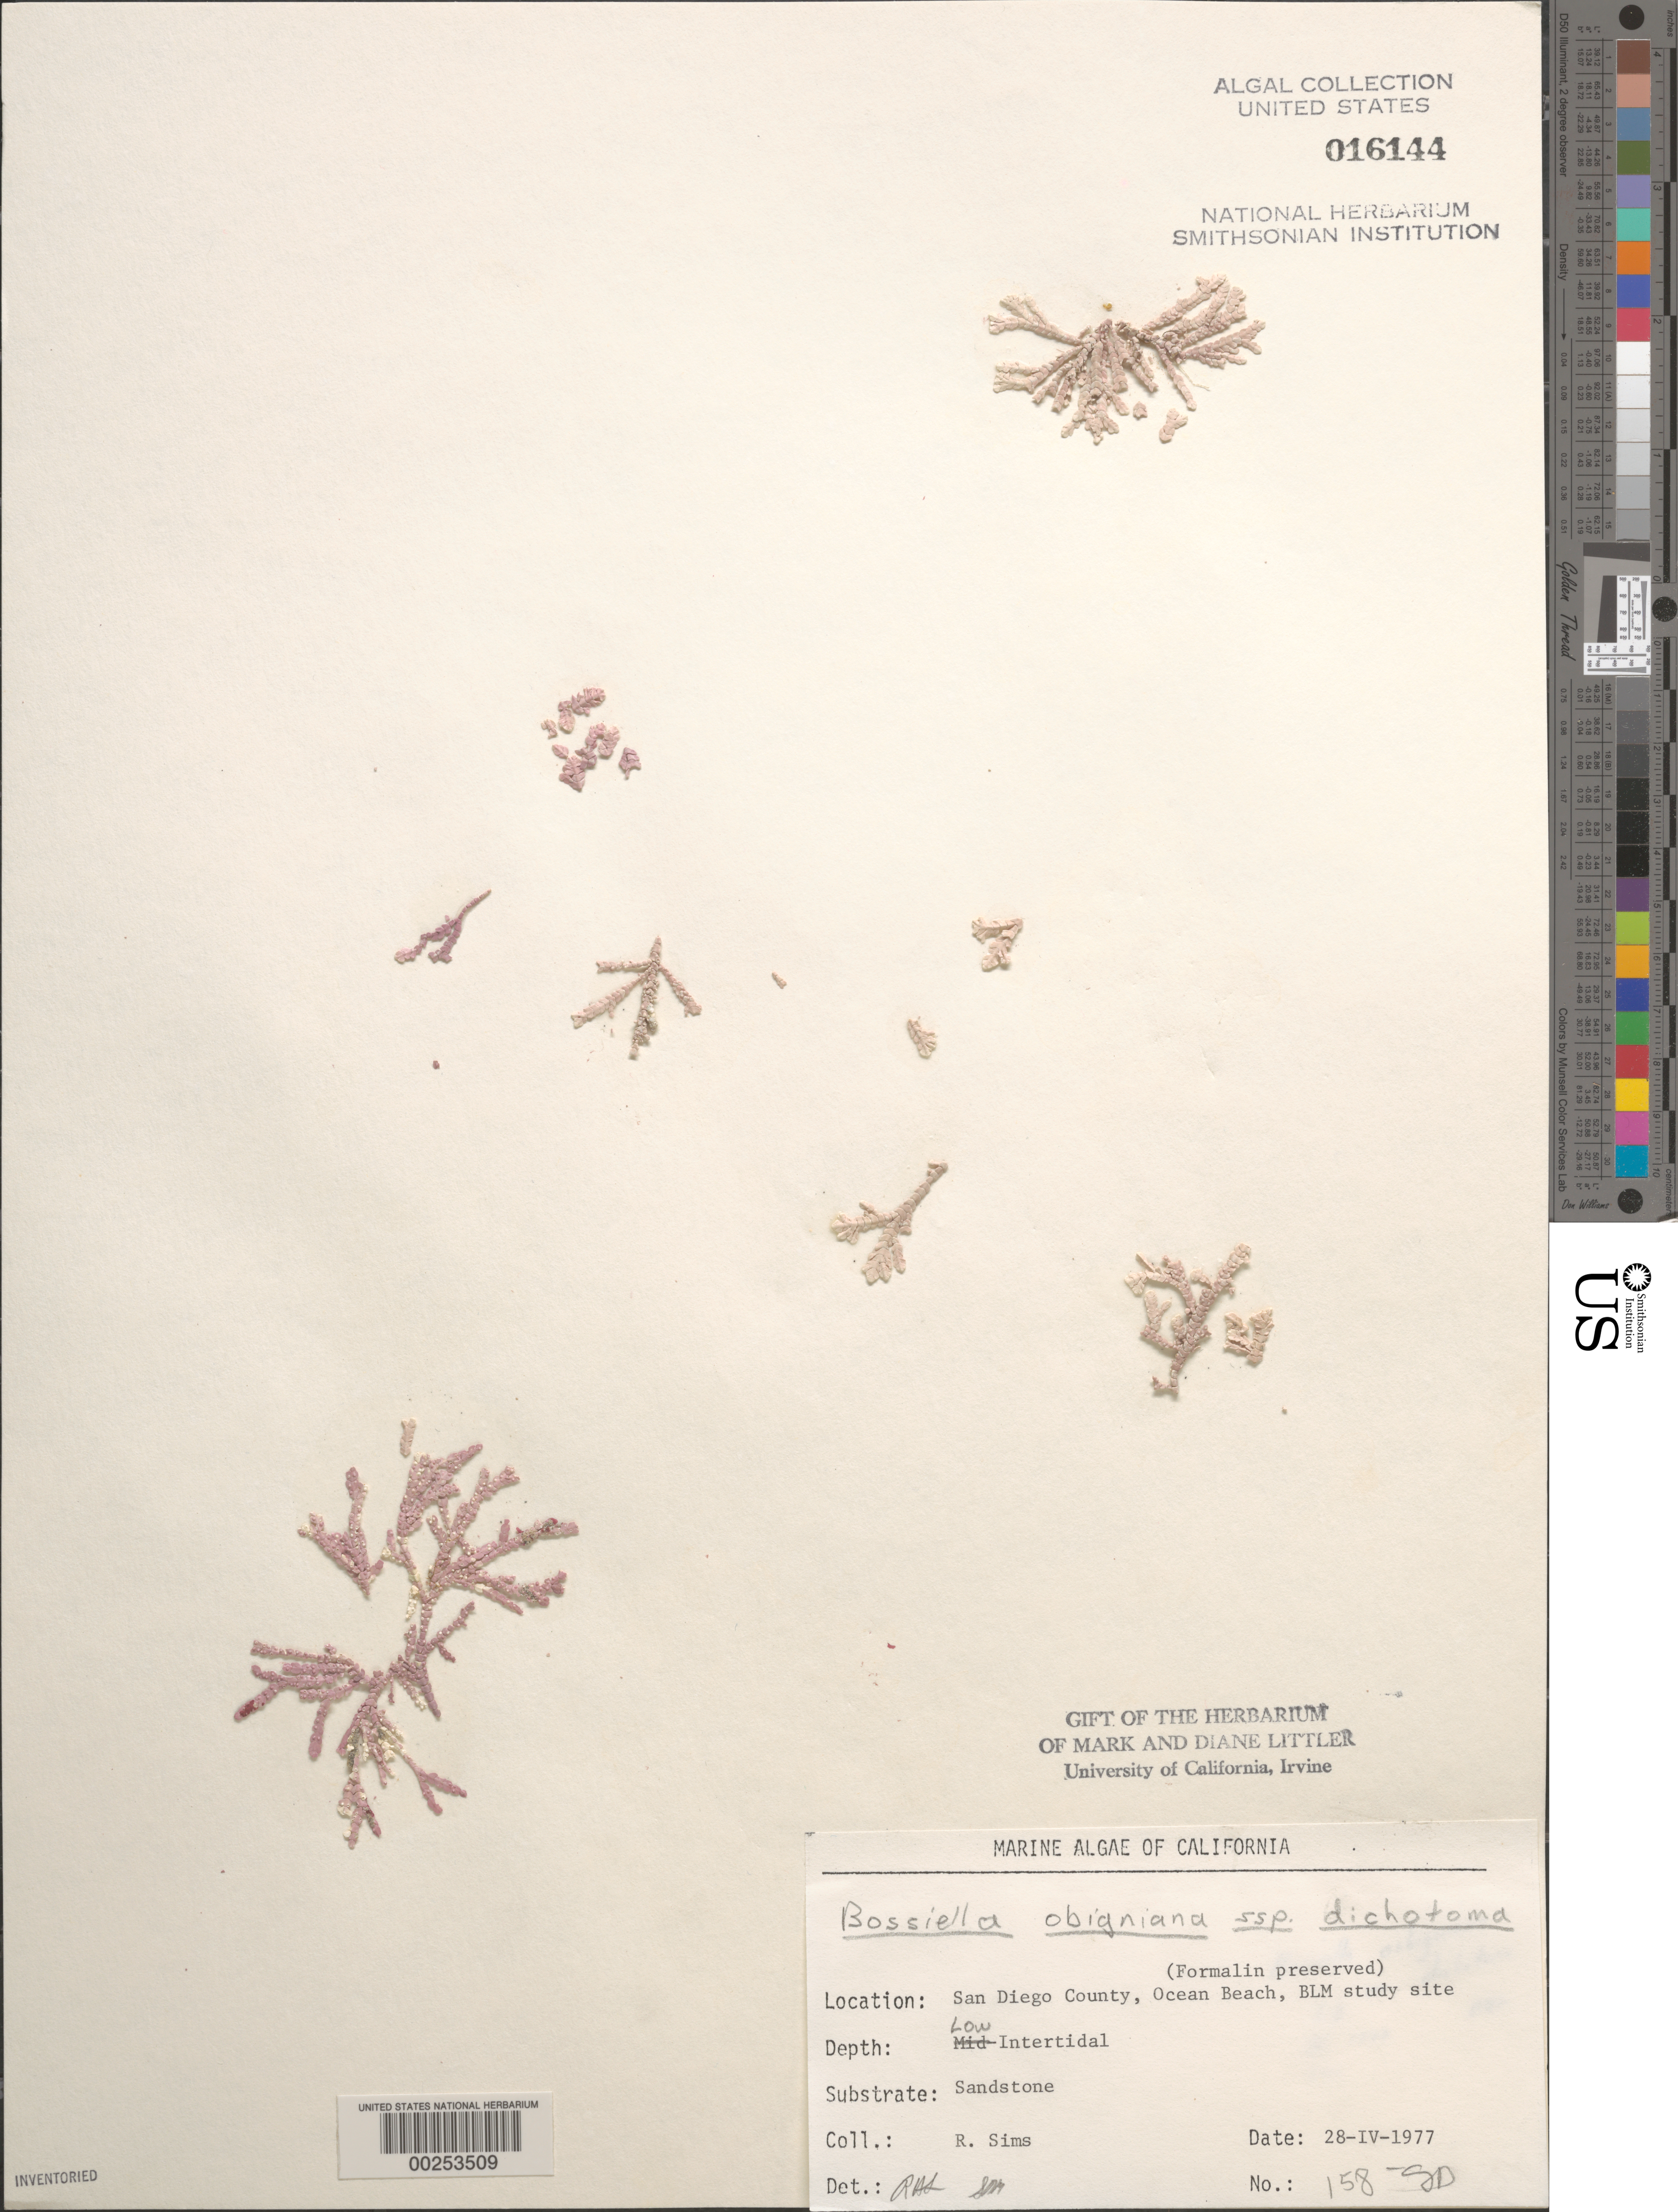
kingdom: Plantae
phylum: Rhodophyta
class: Florideophyceae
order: Corallinales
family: Corallinaceae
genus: Bossiella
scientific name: Bossiella orbigniana subsp. dichotoma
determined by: Sims, Robert H.; Murray, S. N.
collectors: R. H. Sims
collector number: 158-sd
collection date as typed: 28 Apr 1977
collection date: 1977-04-28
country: United States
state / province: California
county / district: San Diego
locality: Ocean Beach, end of Del Monte Street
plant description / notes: BLM-SOCALBIGHT Rocky Intertidal Survey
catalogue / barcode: US 16144